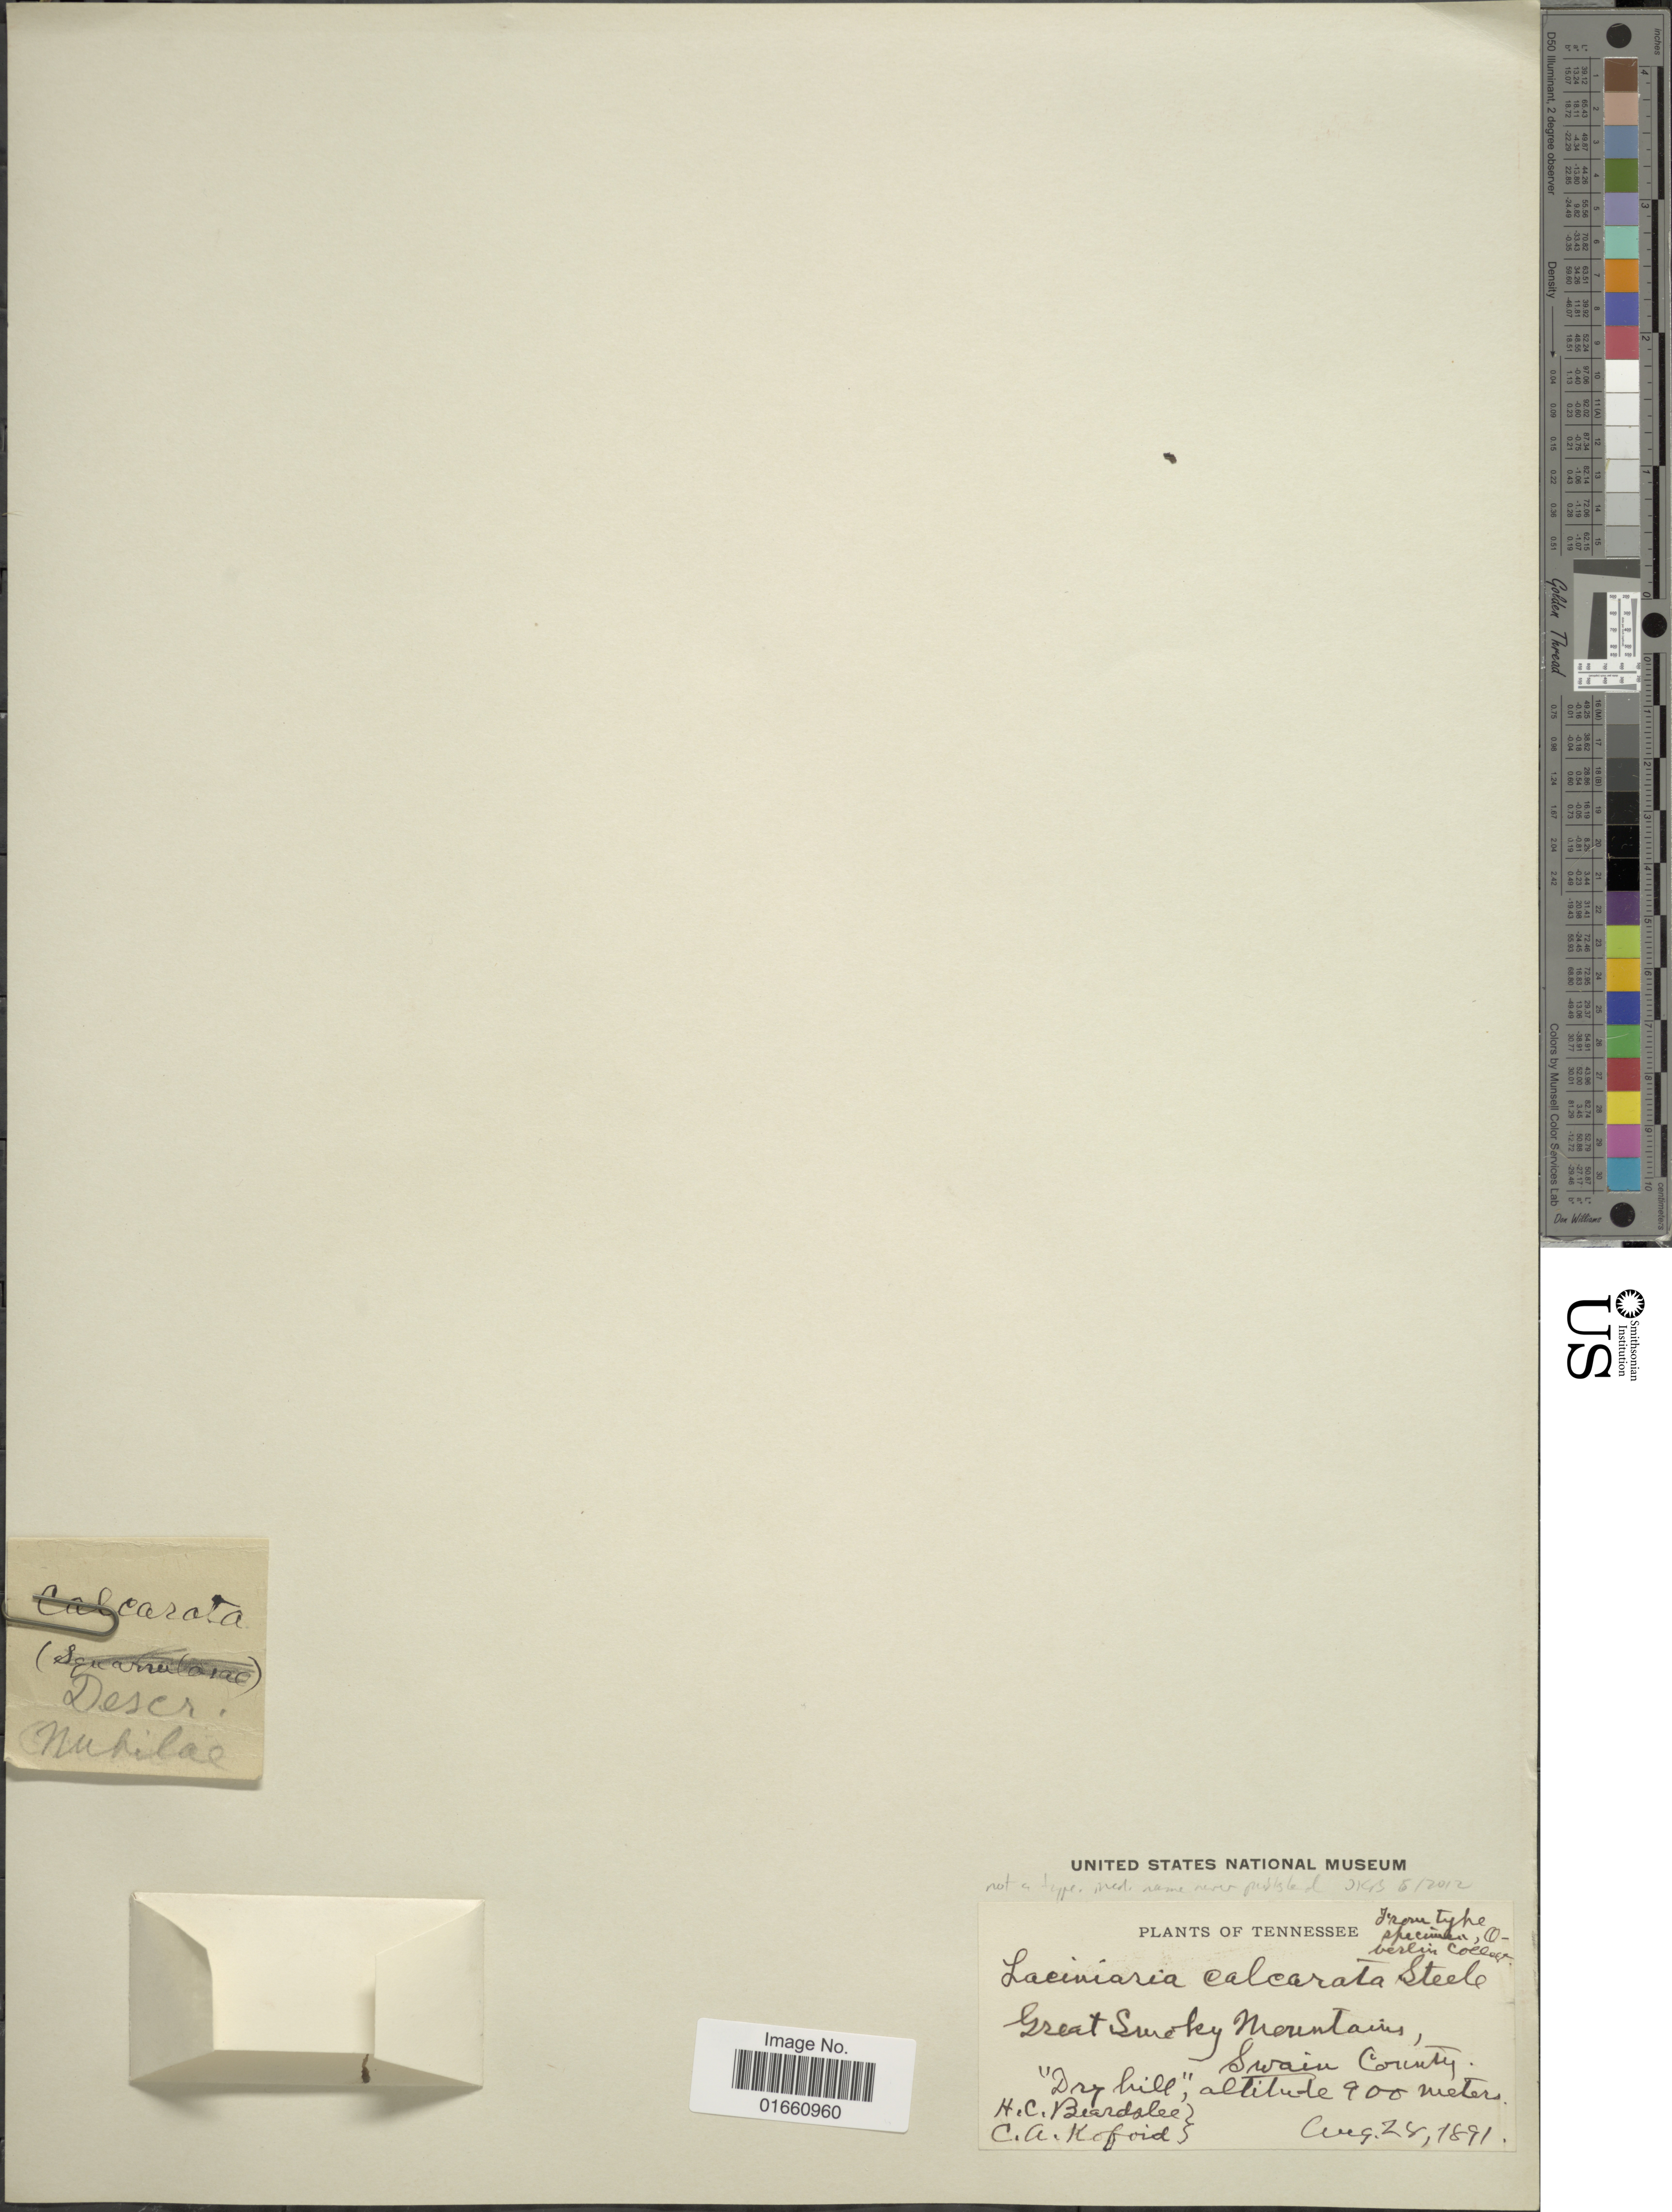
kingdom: Plantae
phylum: Tracheophyta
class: Magnoliopsida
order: Asterales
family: Asteraceae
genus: Liatris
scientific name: Liatris sp.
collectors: H. Beardslee & C. Kofoid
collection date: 1891-08-28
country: United States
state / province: Tennessee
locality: Great Sucky Mountains, Swain County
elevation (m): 900